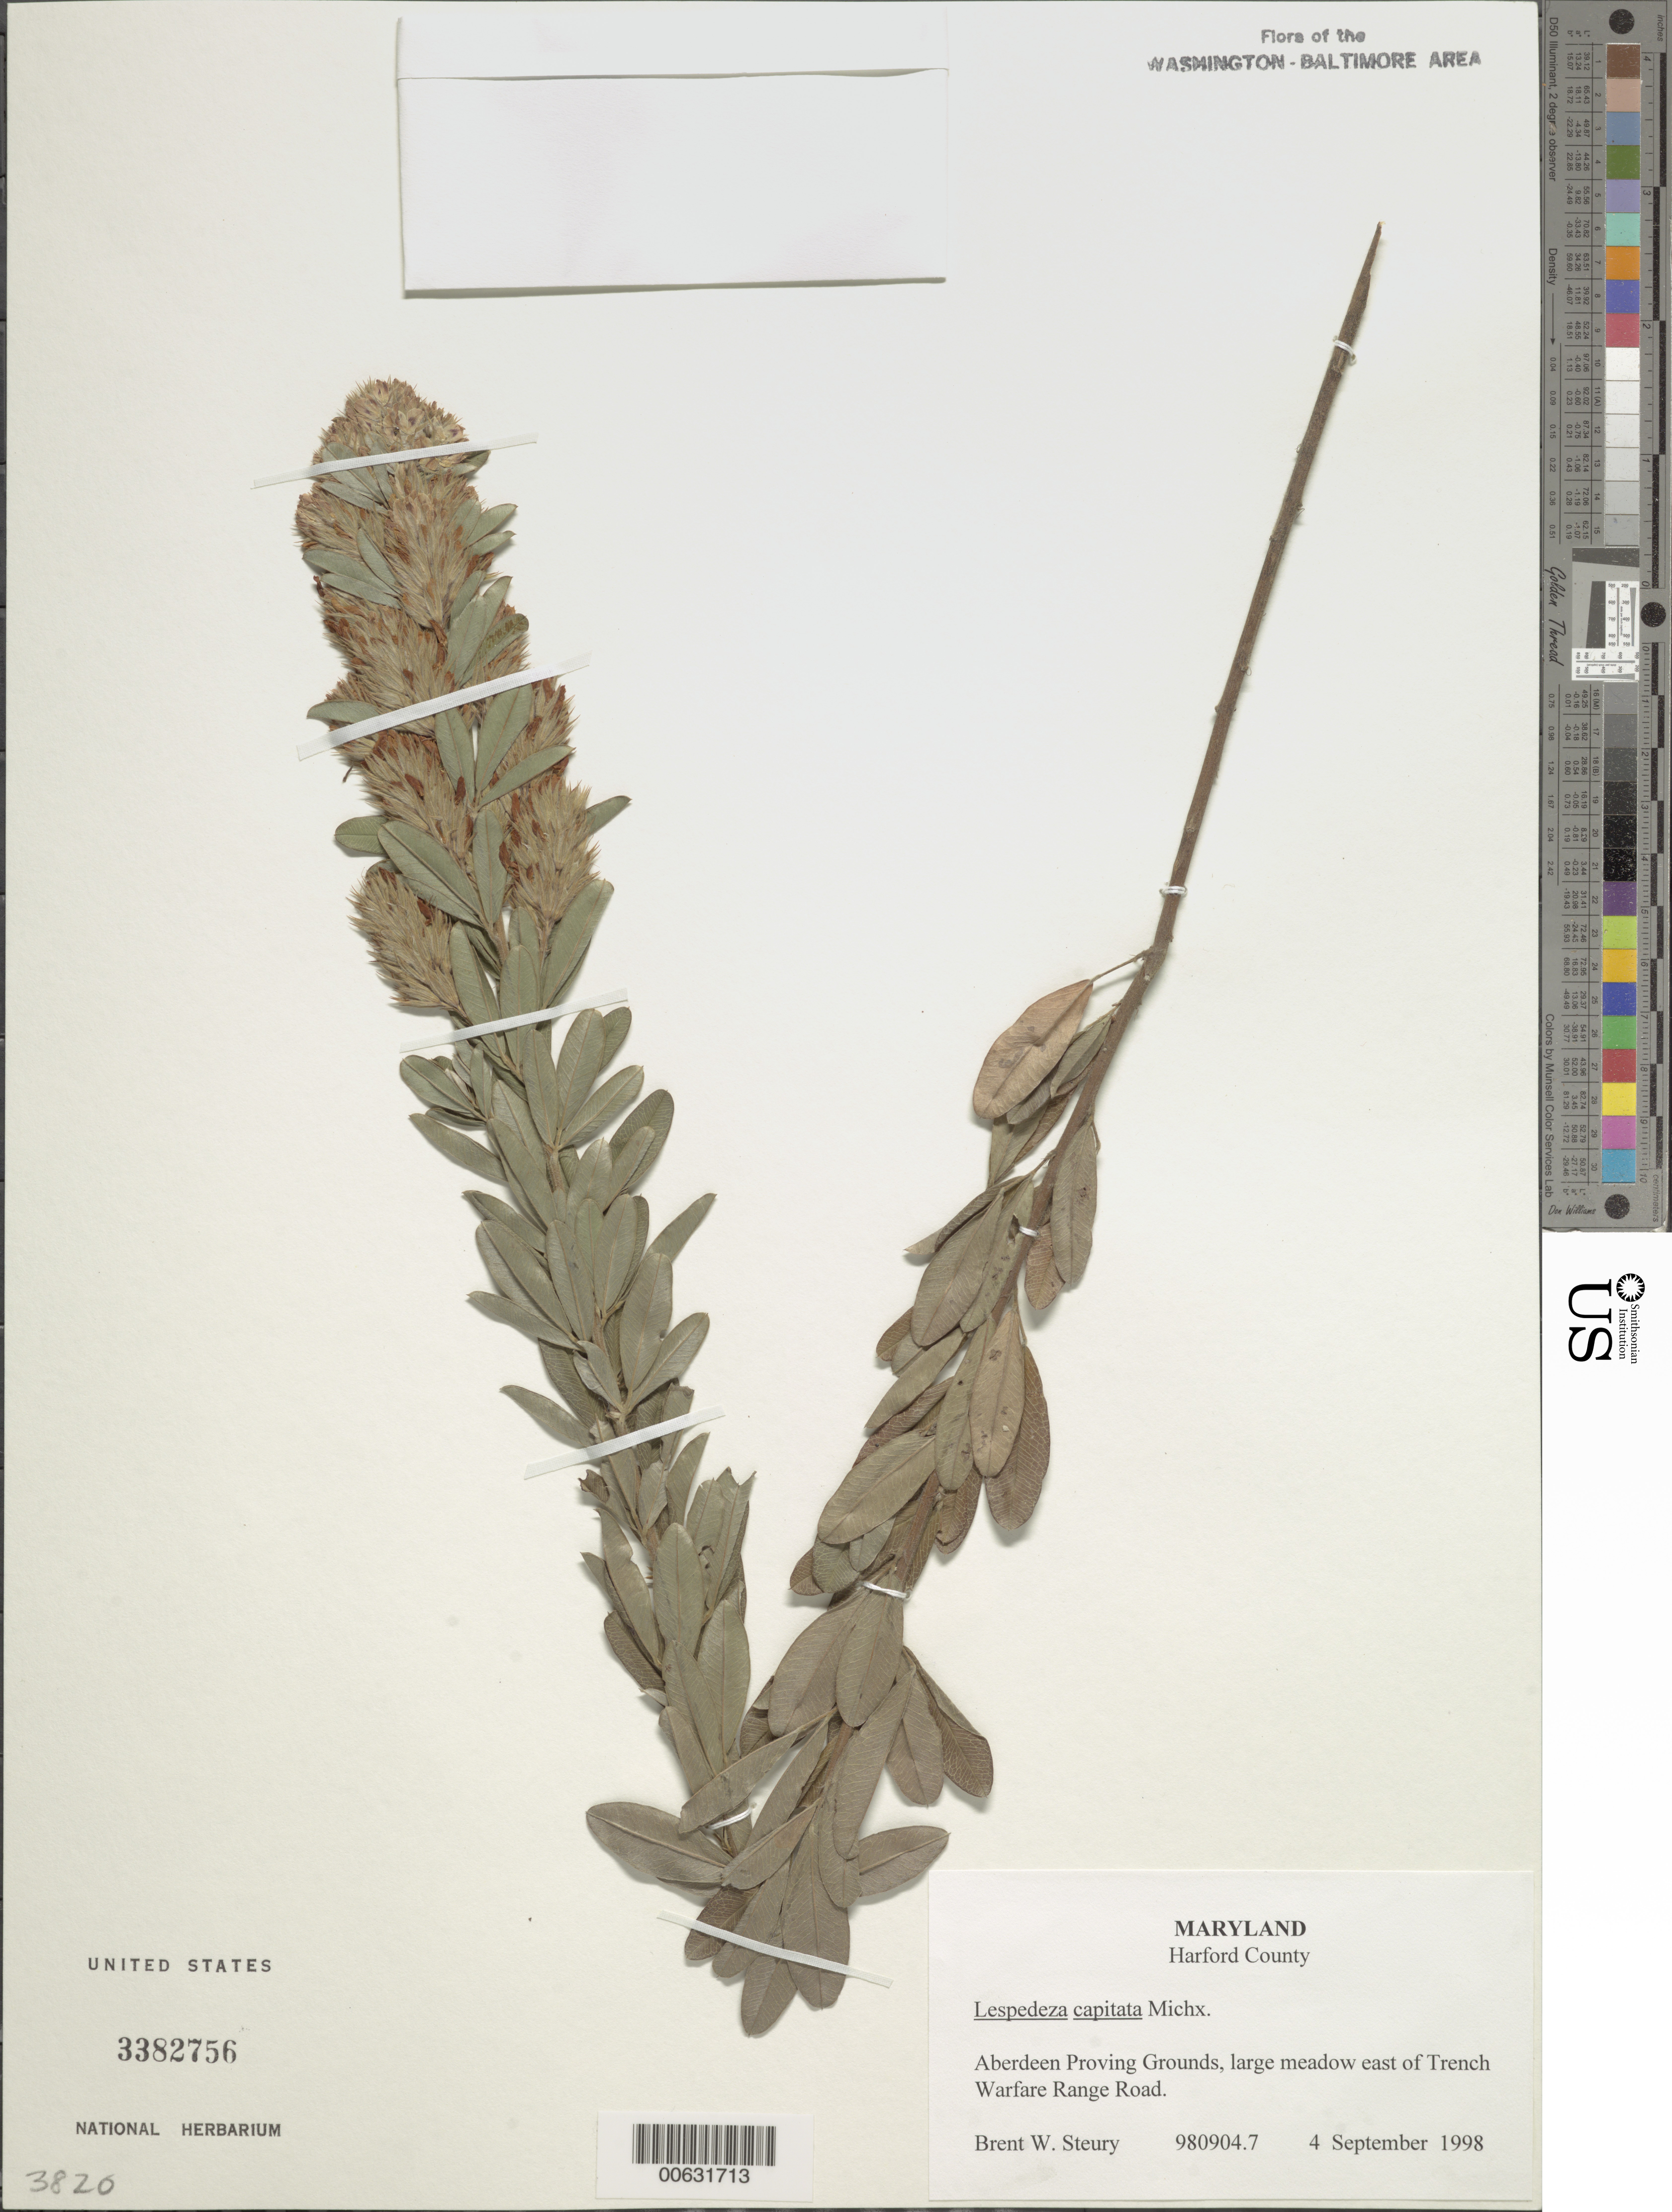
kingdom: Plantae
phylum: Tracheophyta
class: Magnoliopsida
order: Fabales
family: Fabaceae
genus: Lespedeza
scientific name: Lespedeza capitata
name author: Michx.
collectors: B. Steury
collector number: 980904.7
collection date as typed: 04 Sep 1998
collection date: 1998-09-04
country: United States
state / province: Maryland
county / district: Harford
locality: Aberdeen Proving Grounds, east of Trench Warfare Range Road.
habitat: Large meadow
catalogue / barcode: US 3382756